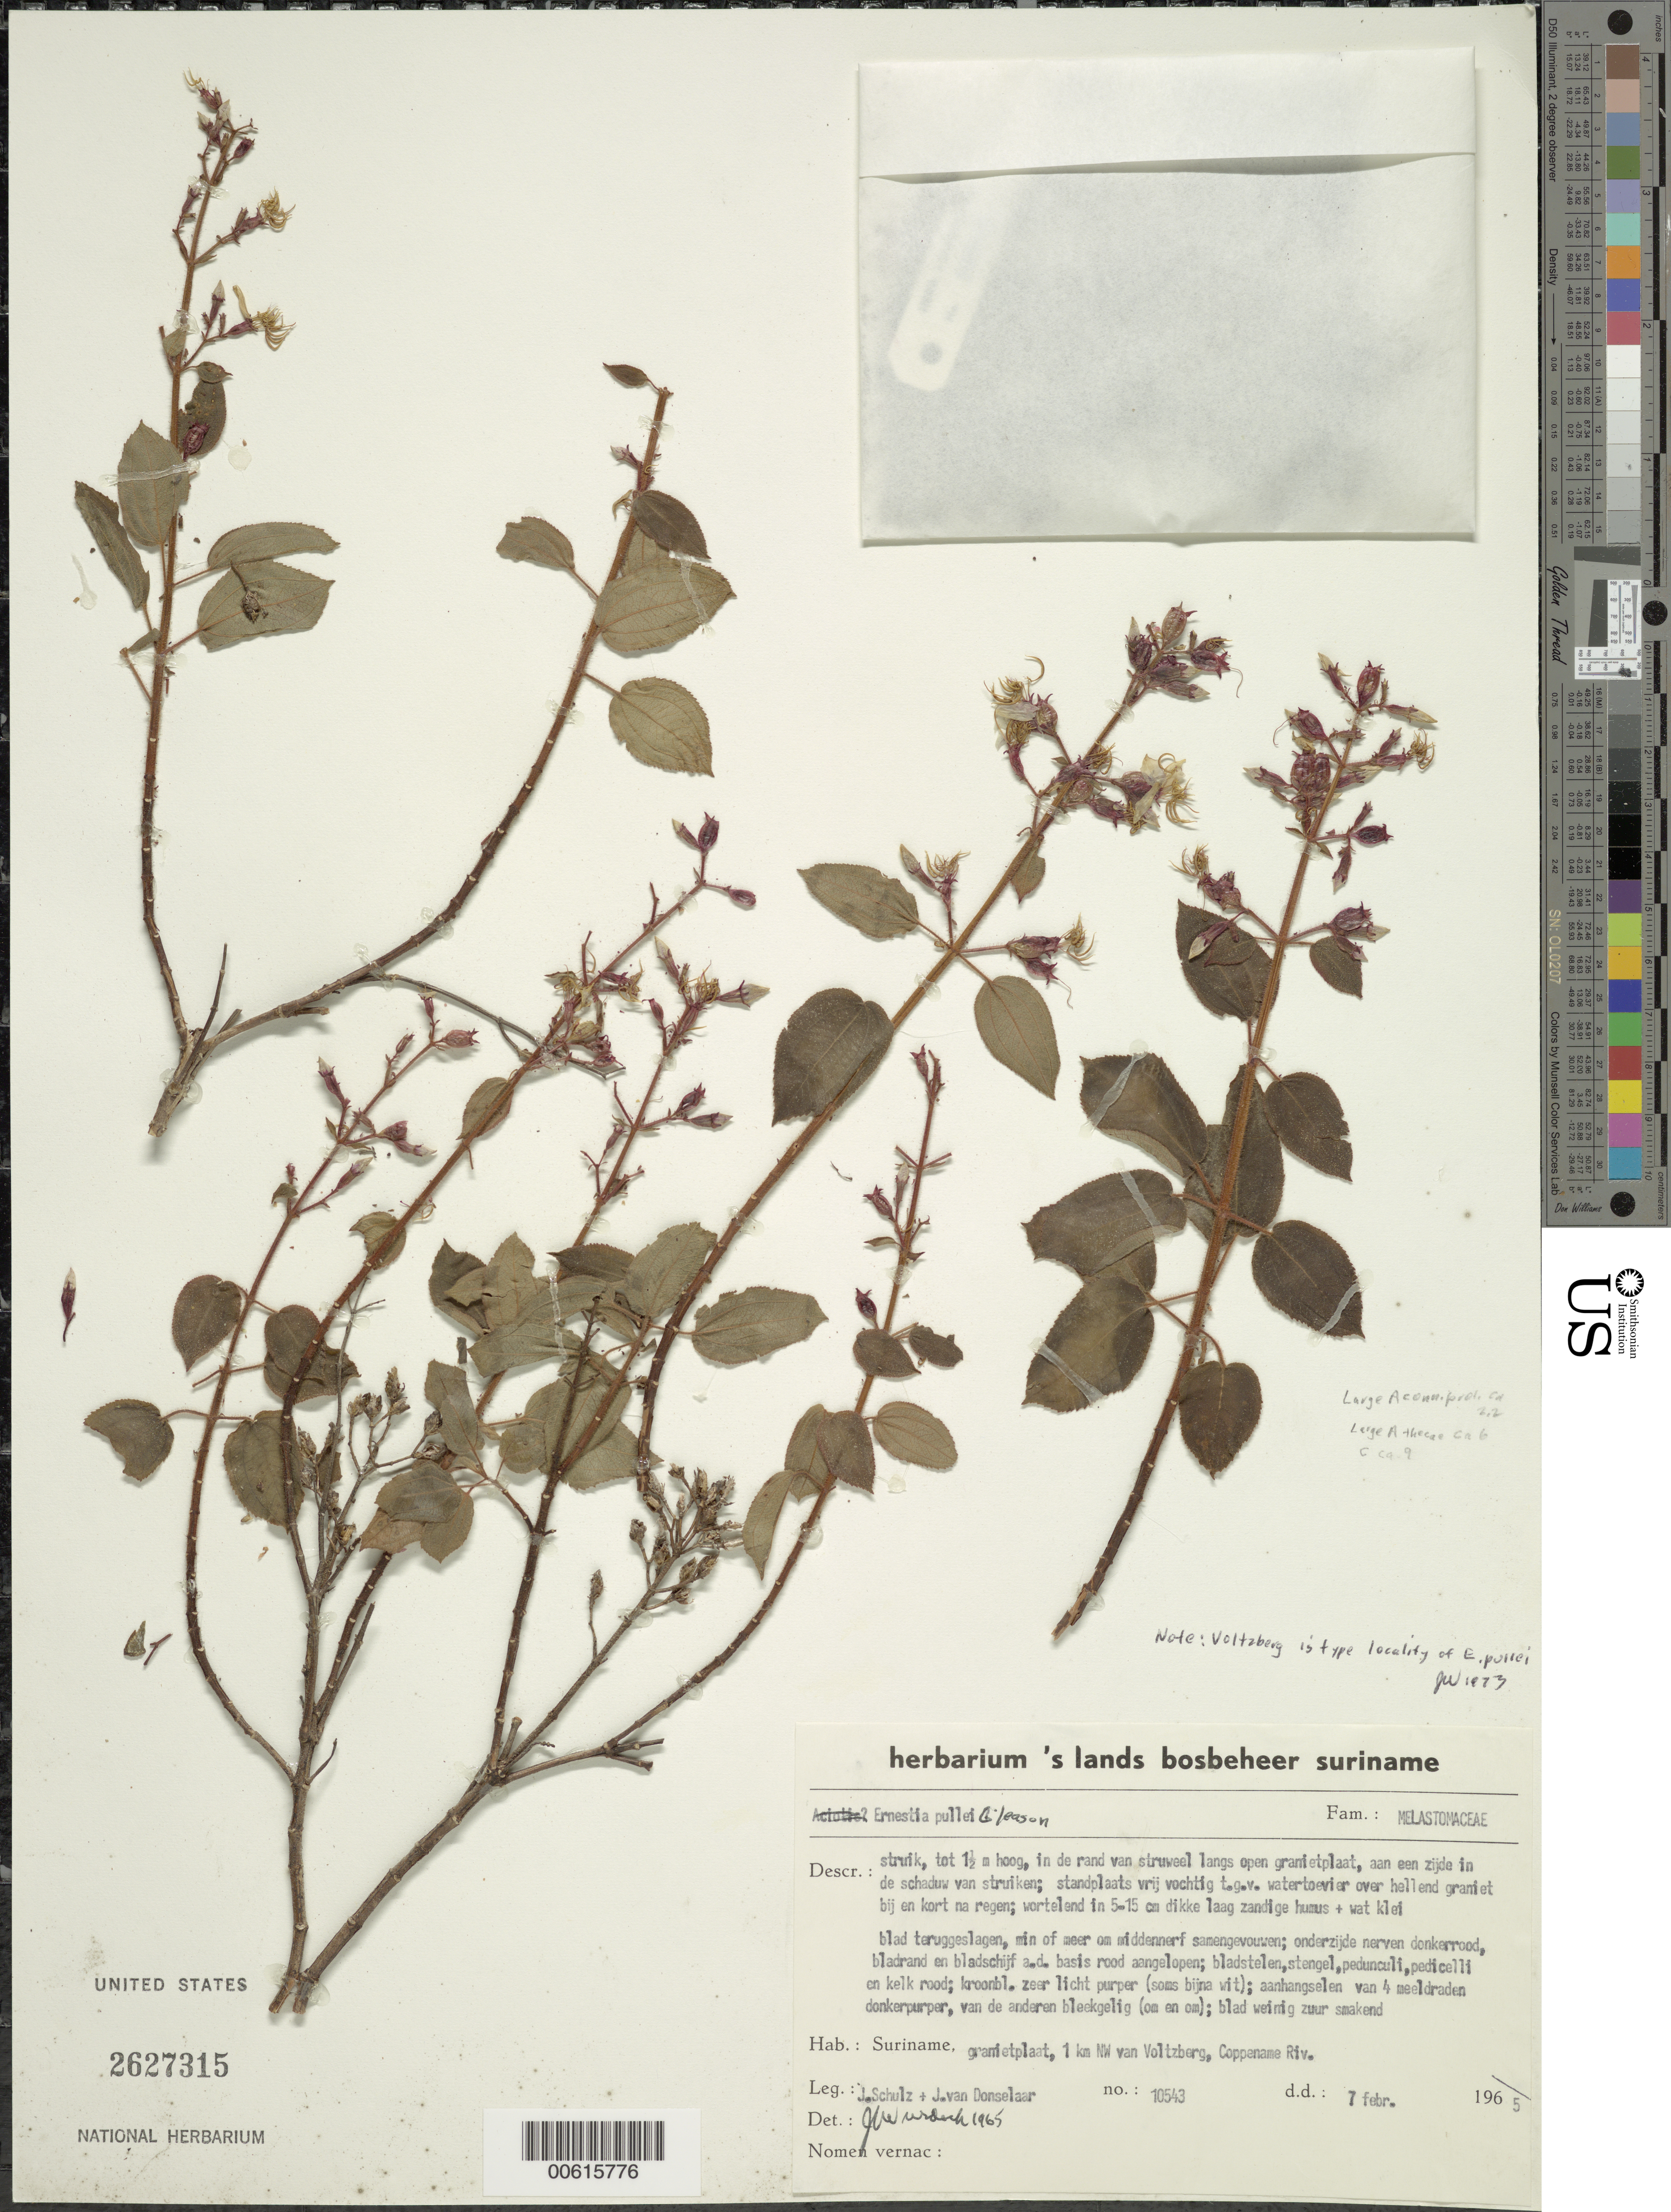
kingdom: Plantae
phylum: Tracheophyta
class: Magnoliopsida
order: Myrtales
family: Melastomataceae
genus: Ernestia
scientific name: Ernestia pullei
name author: Gleason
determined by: Wurdack, John J., (US), US (UNITED STATES)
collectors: J. P. Schulz & J. Donselaar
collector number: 10543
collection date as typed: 7-Feb-65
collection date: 1965-02-07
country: Suriname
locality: Voltzberg, 1 km NW; upper Coppename R.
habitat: In de rand ran struweel langs open granietplaat, aan een zijde in de schaduw van struiken; standplaats vrij vochtig tgv watertoevier over hellend…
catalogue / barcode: US 2627315